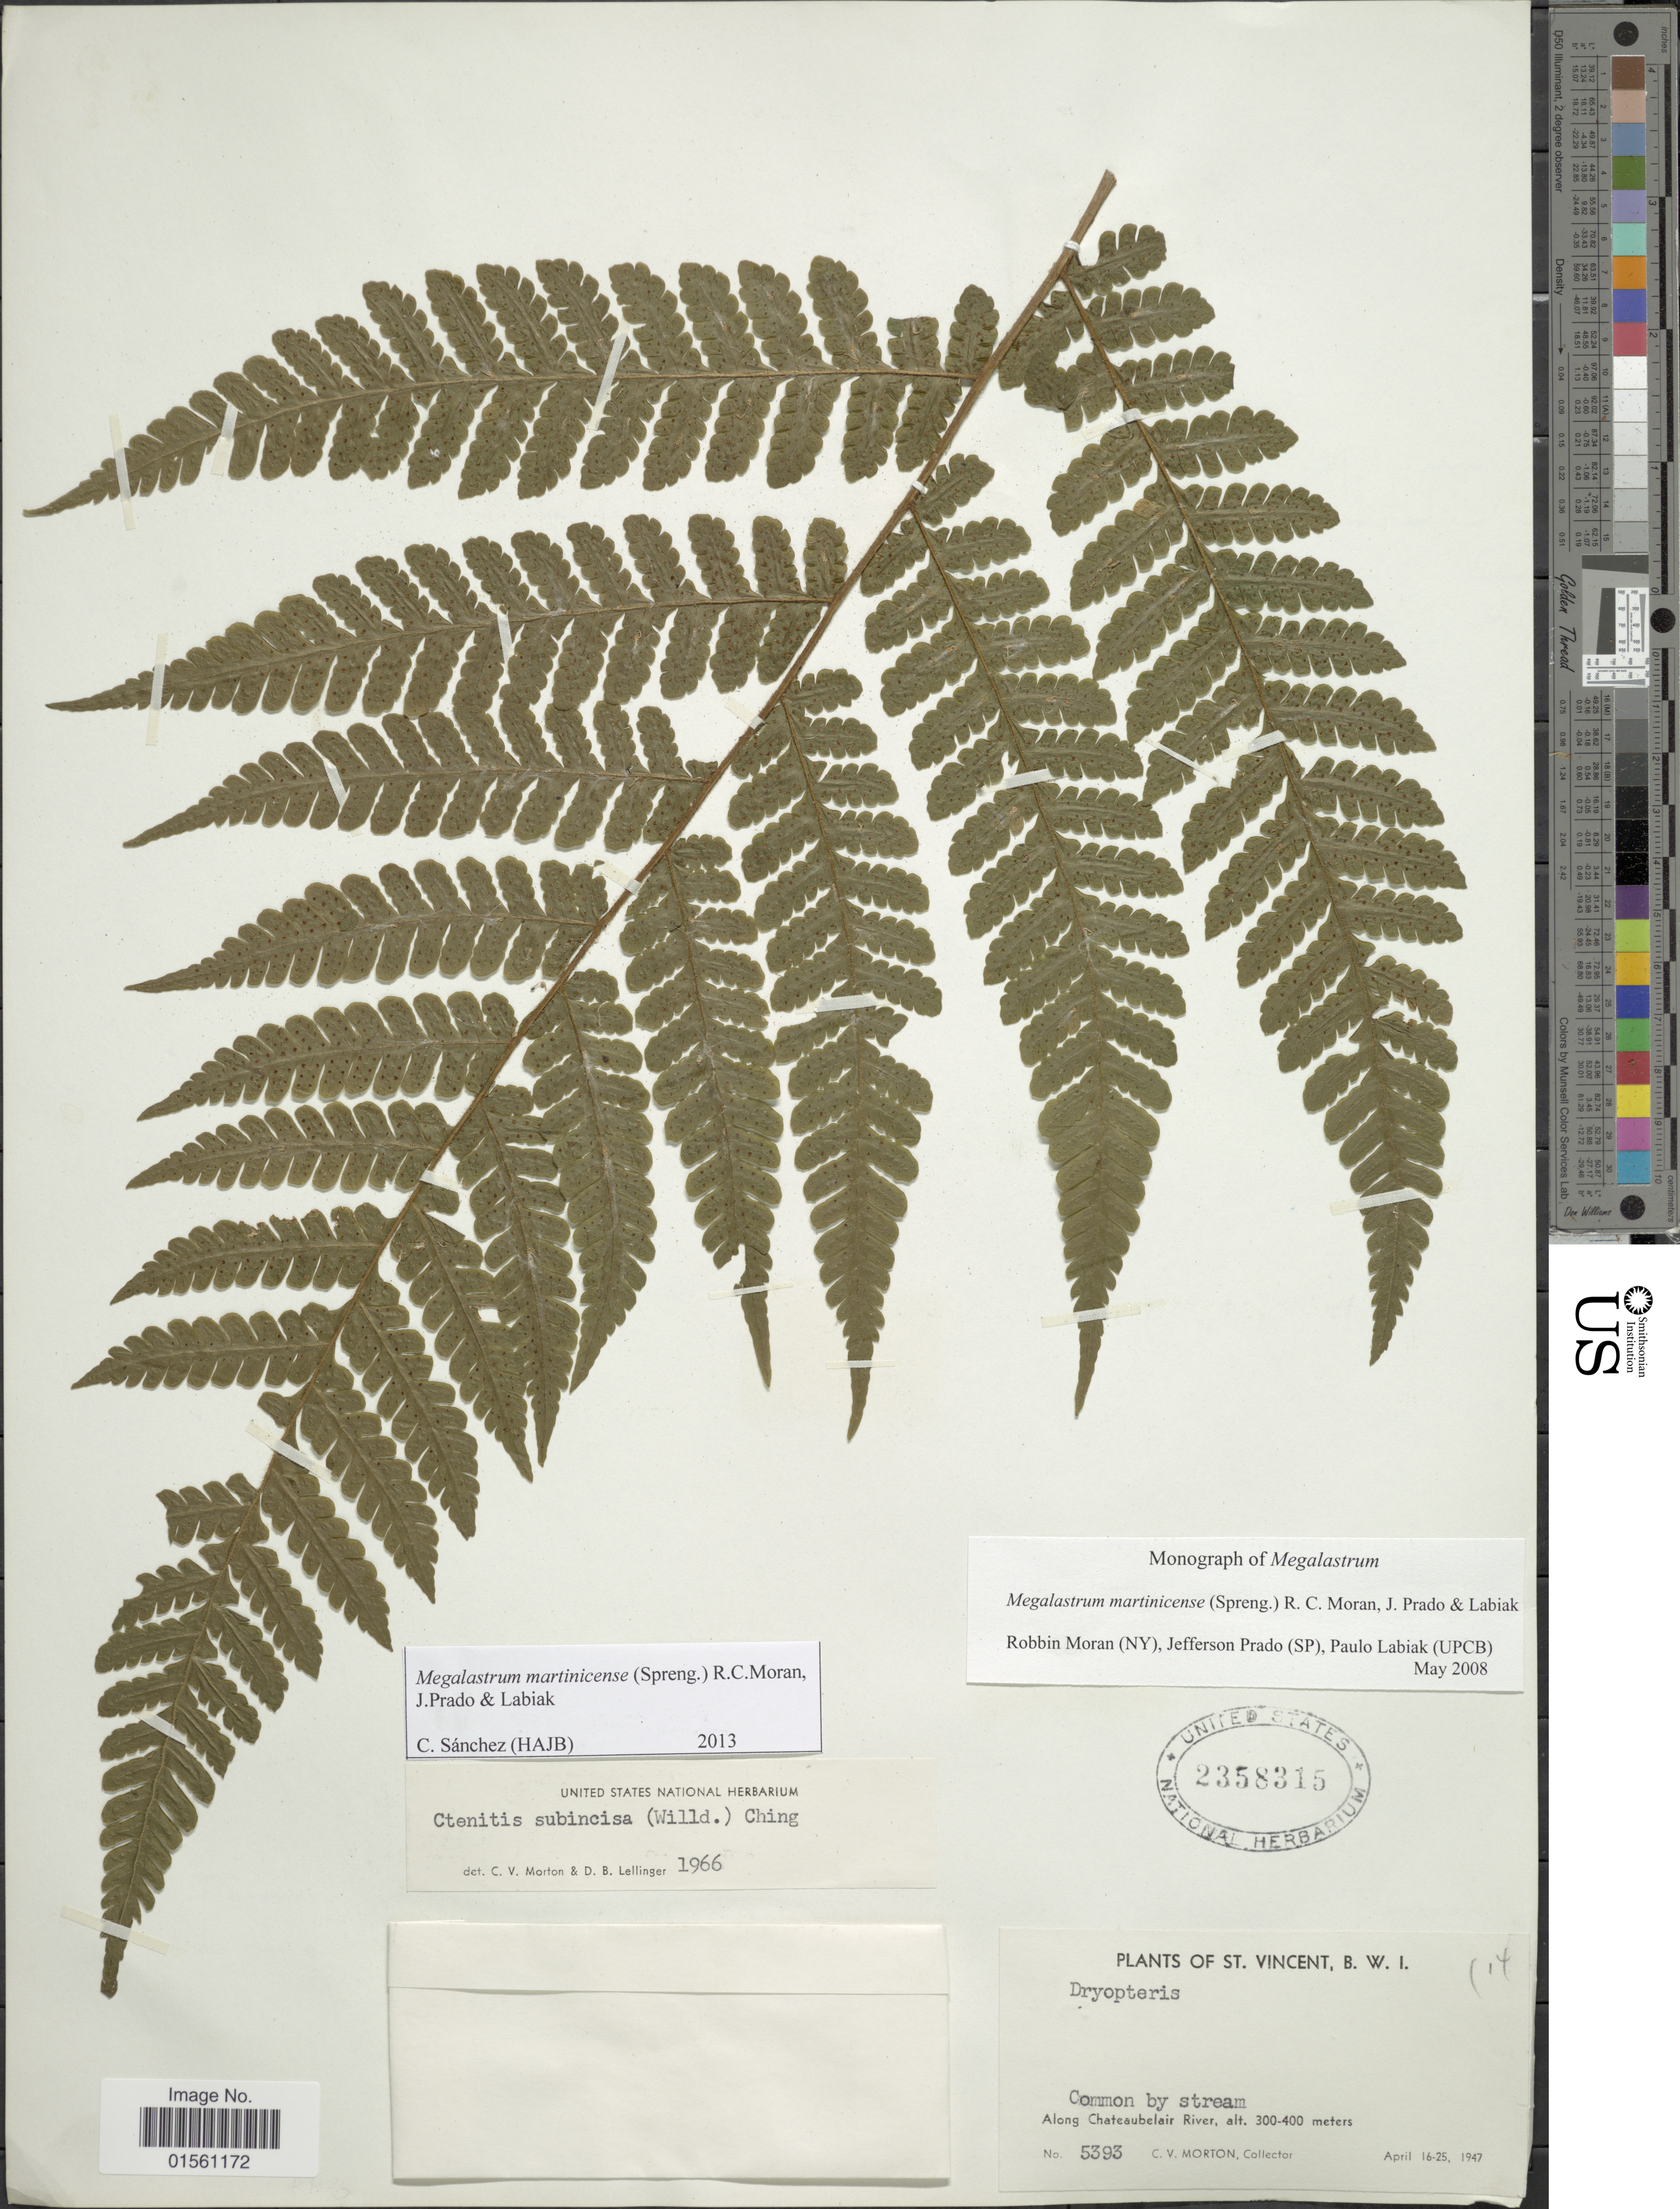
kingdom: Plantae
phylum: Tracheophyta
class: Polypodiopsida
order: Polypodiales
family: Dryopteridaceae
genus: Megalastrum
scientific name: Megalastrum martinicense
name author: (Spreng.) R.C. Moran et al.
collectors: C. V. Morton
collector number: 5393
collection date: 1947-04-16/1947-04-25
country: St. Vincent - Grenadines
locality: St. Vincent, B. W. I., Common by stream, Along Chateaubelair River.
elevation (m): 300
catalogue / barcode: US 2358315